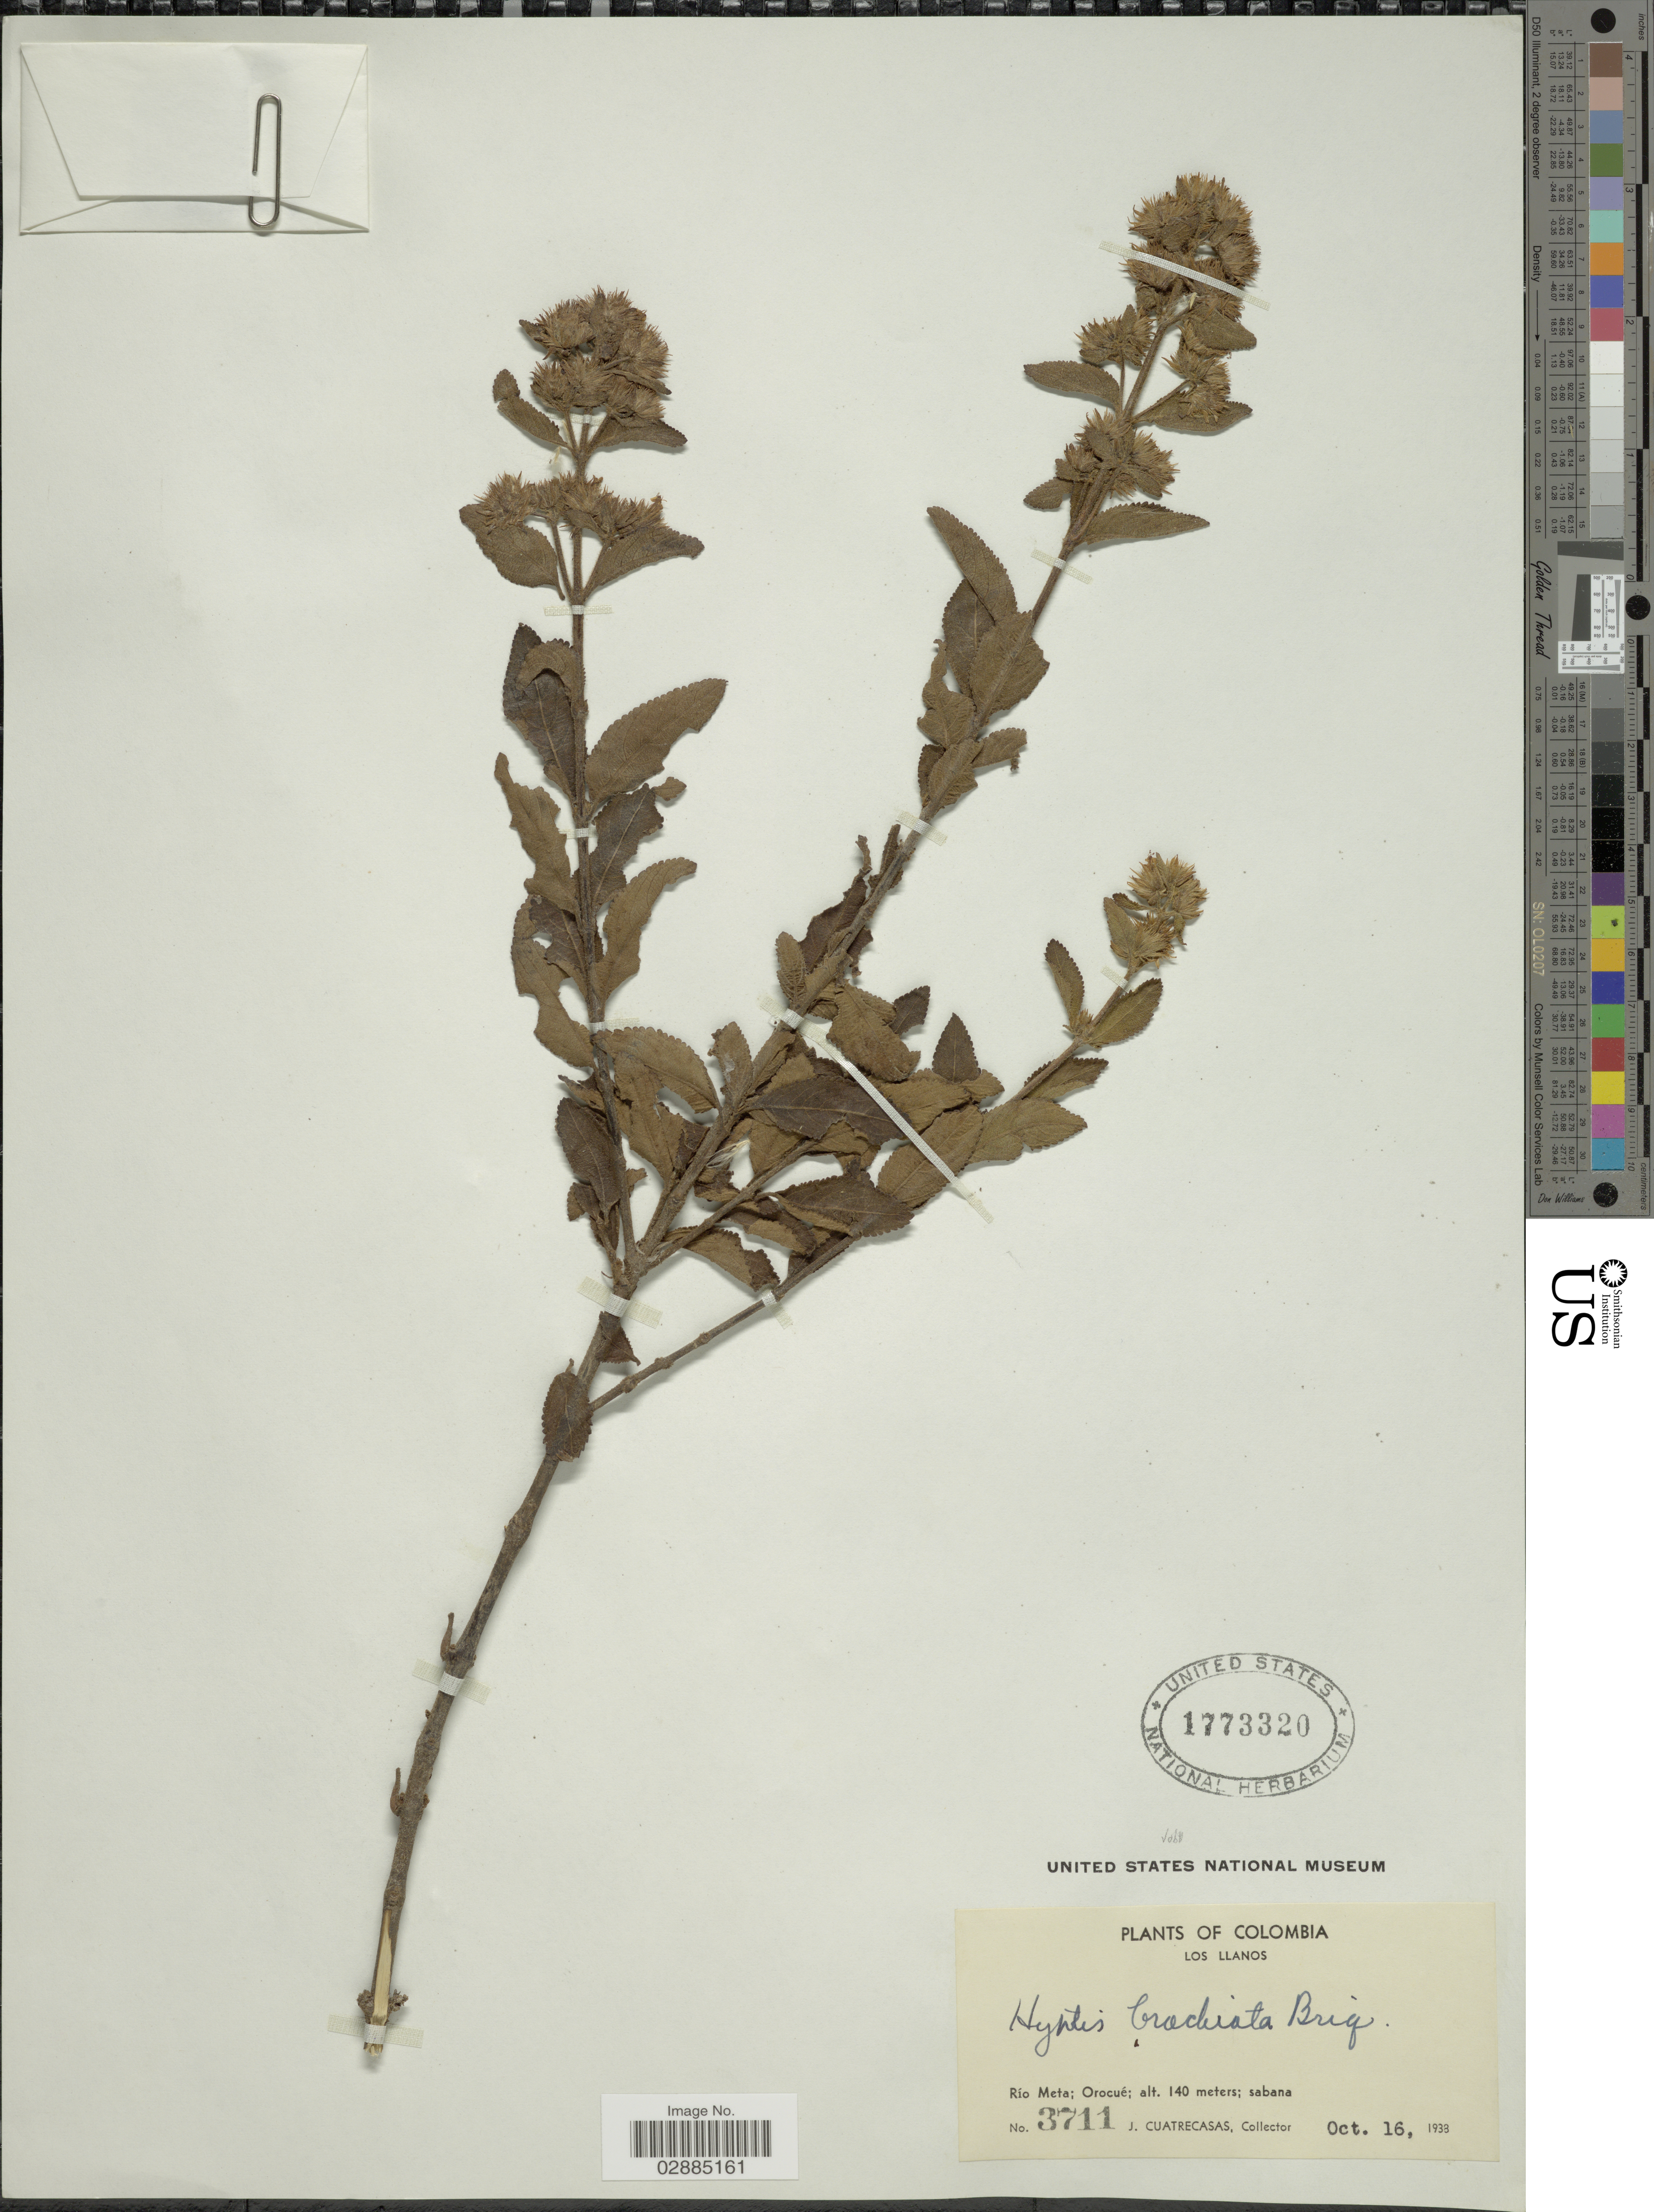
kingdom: Plantae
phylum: Tracheophyta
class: Magnoliopsida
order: Lamiales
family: Lamiaceae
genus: Hyptis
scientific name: Hyptis brachiata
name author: Briq.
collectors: J. Cuatrecasas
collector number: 3711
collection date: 1933-10-16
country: Colombia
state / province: Meta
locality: Los Llanos, Río Meta, Orocué, sabana.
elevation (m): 140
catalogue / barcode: US 1773320